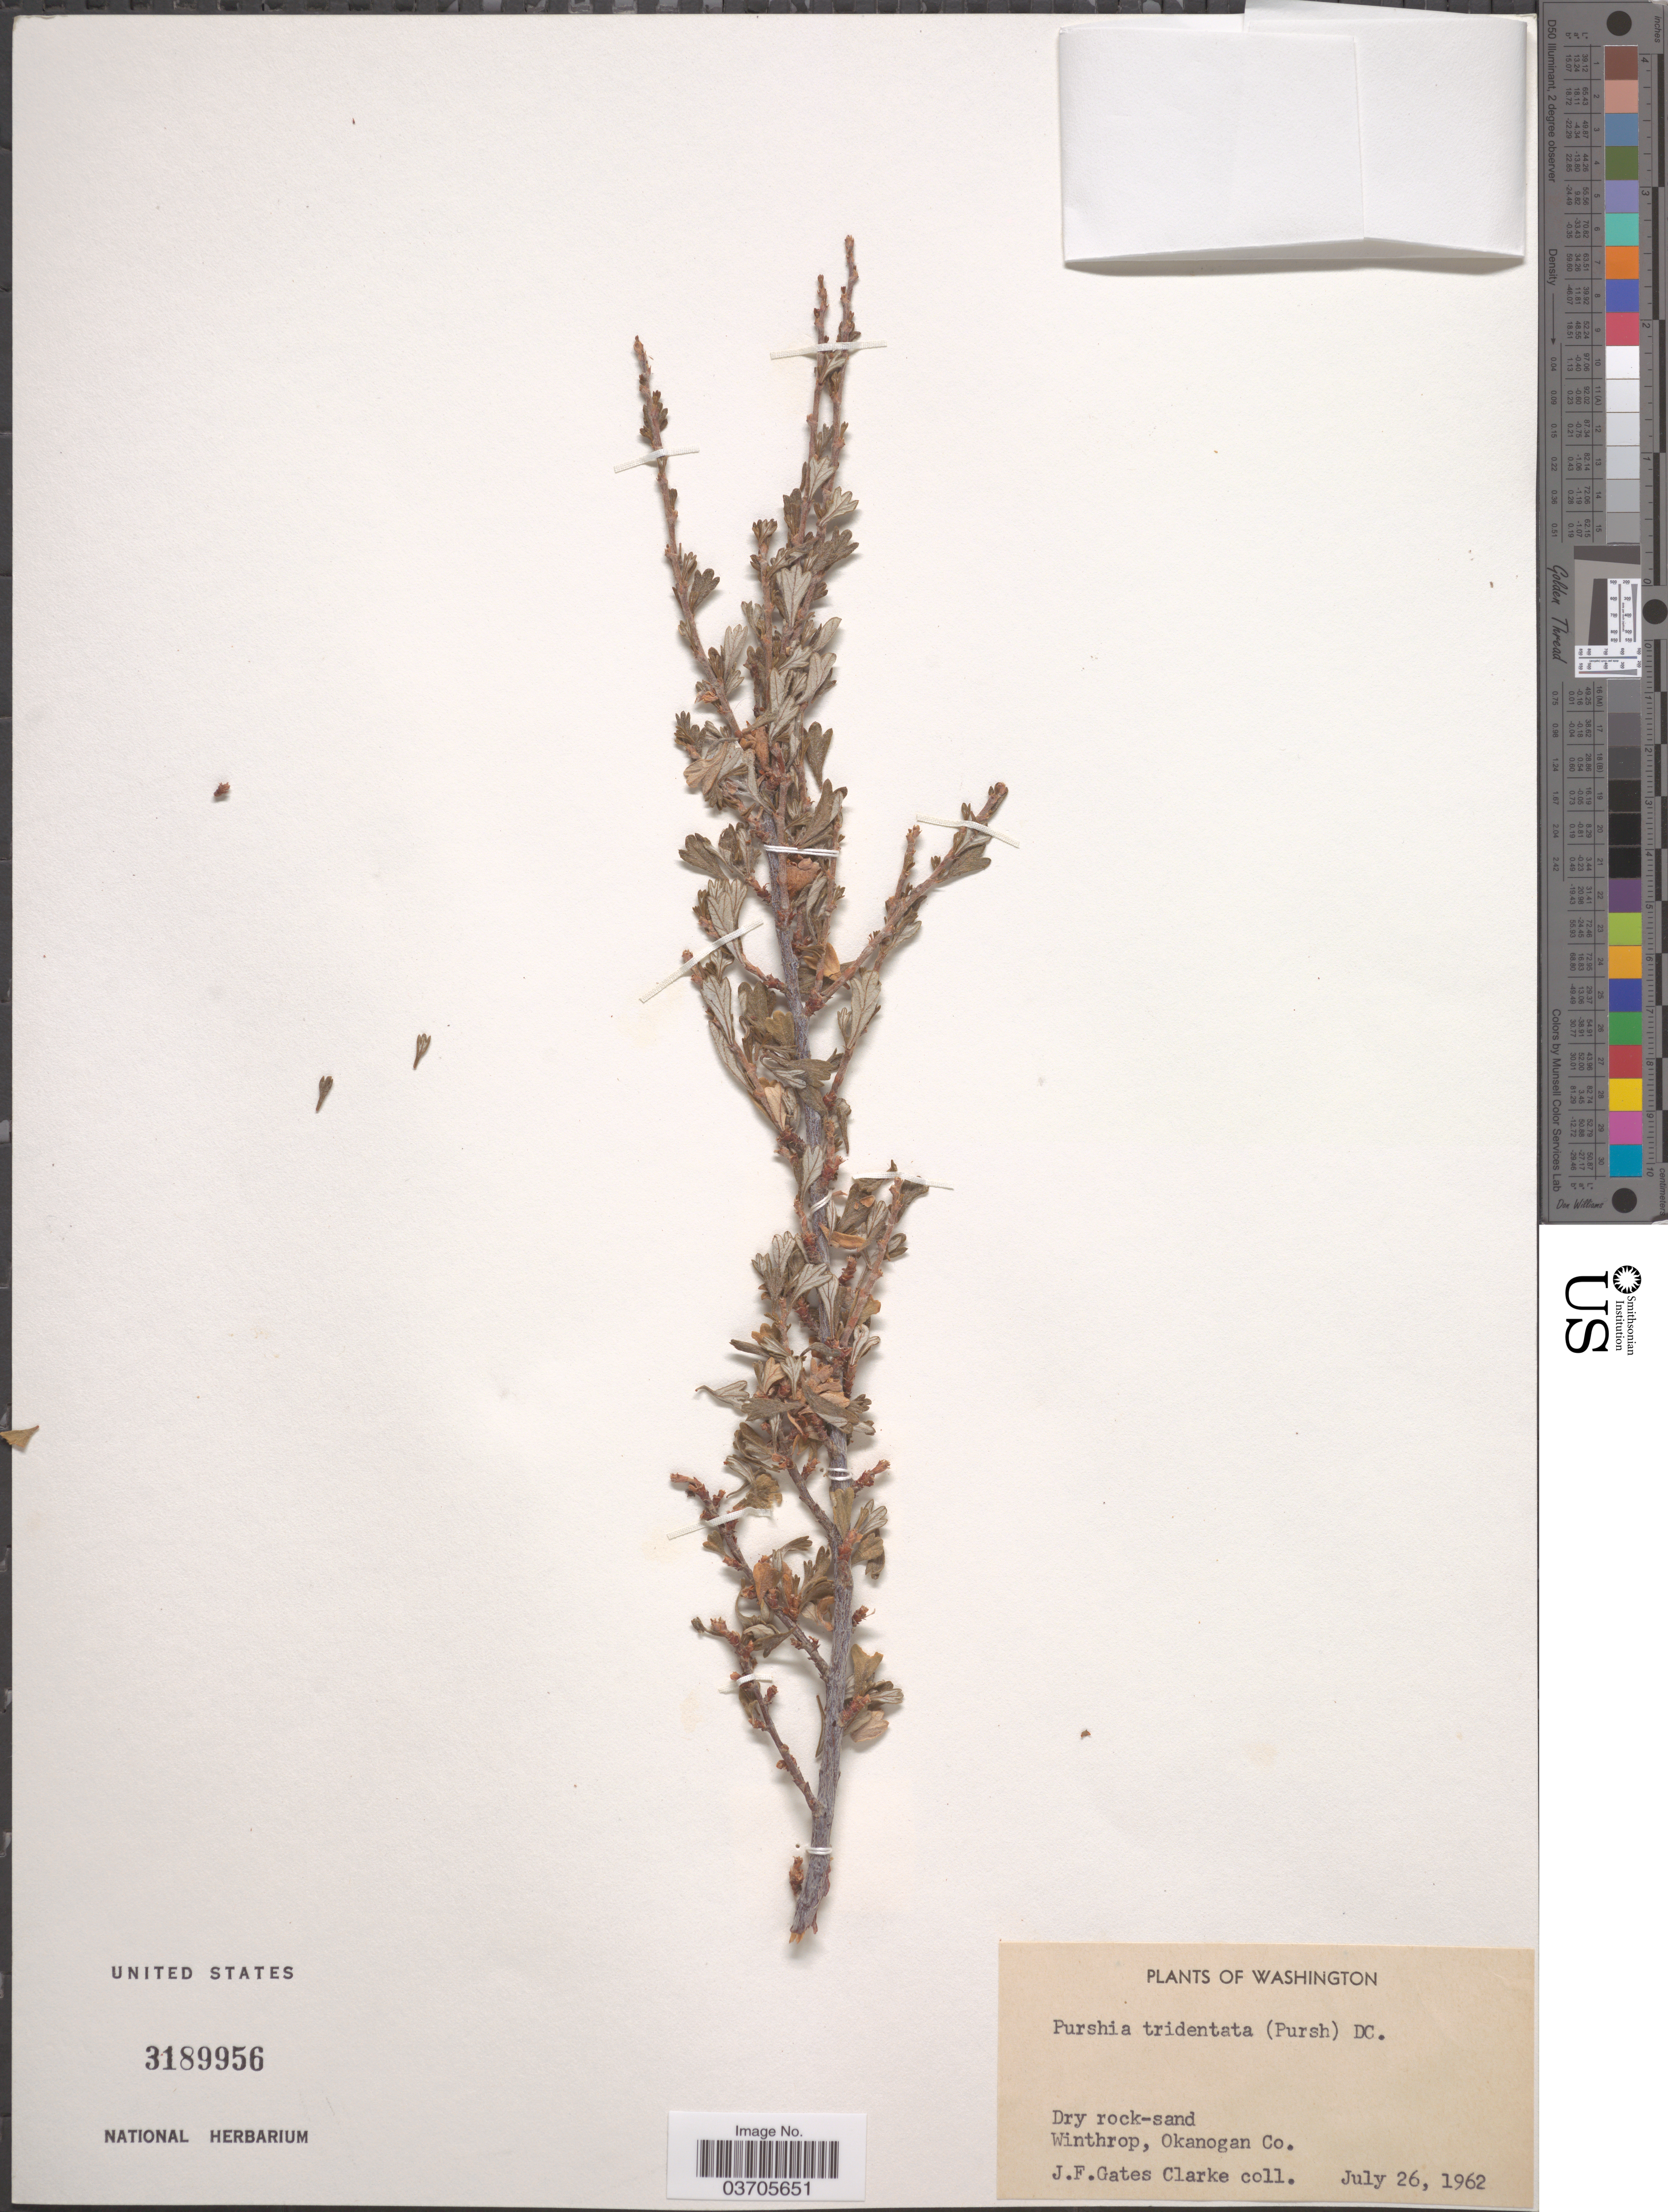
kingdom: Plantae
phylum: Tracheophyta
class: Magnoliopsida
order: Rosales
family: Rosaceae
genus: Purshia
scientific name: Purshia tridentata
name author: (Pursh) DC.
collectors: J. F. Gates-Clarke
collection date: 1962-07-26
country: United States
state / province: Washington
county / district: Okanogan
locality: Winthrop, Okanogan Co.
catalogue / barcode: US 3189956